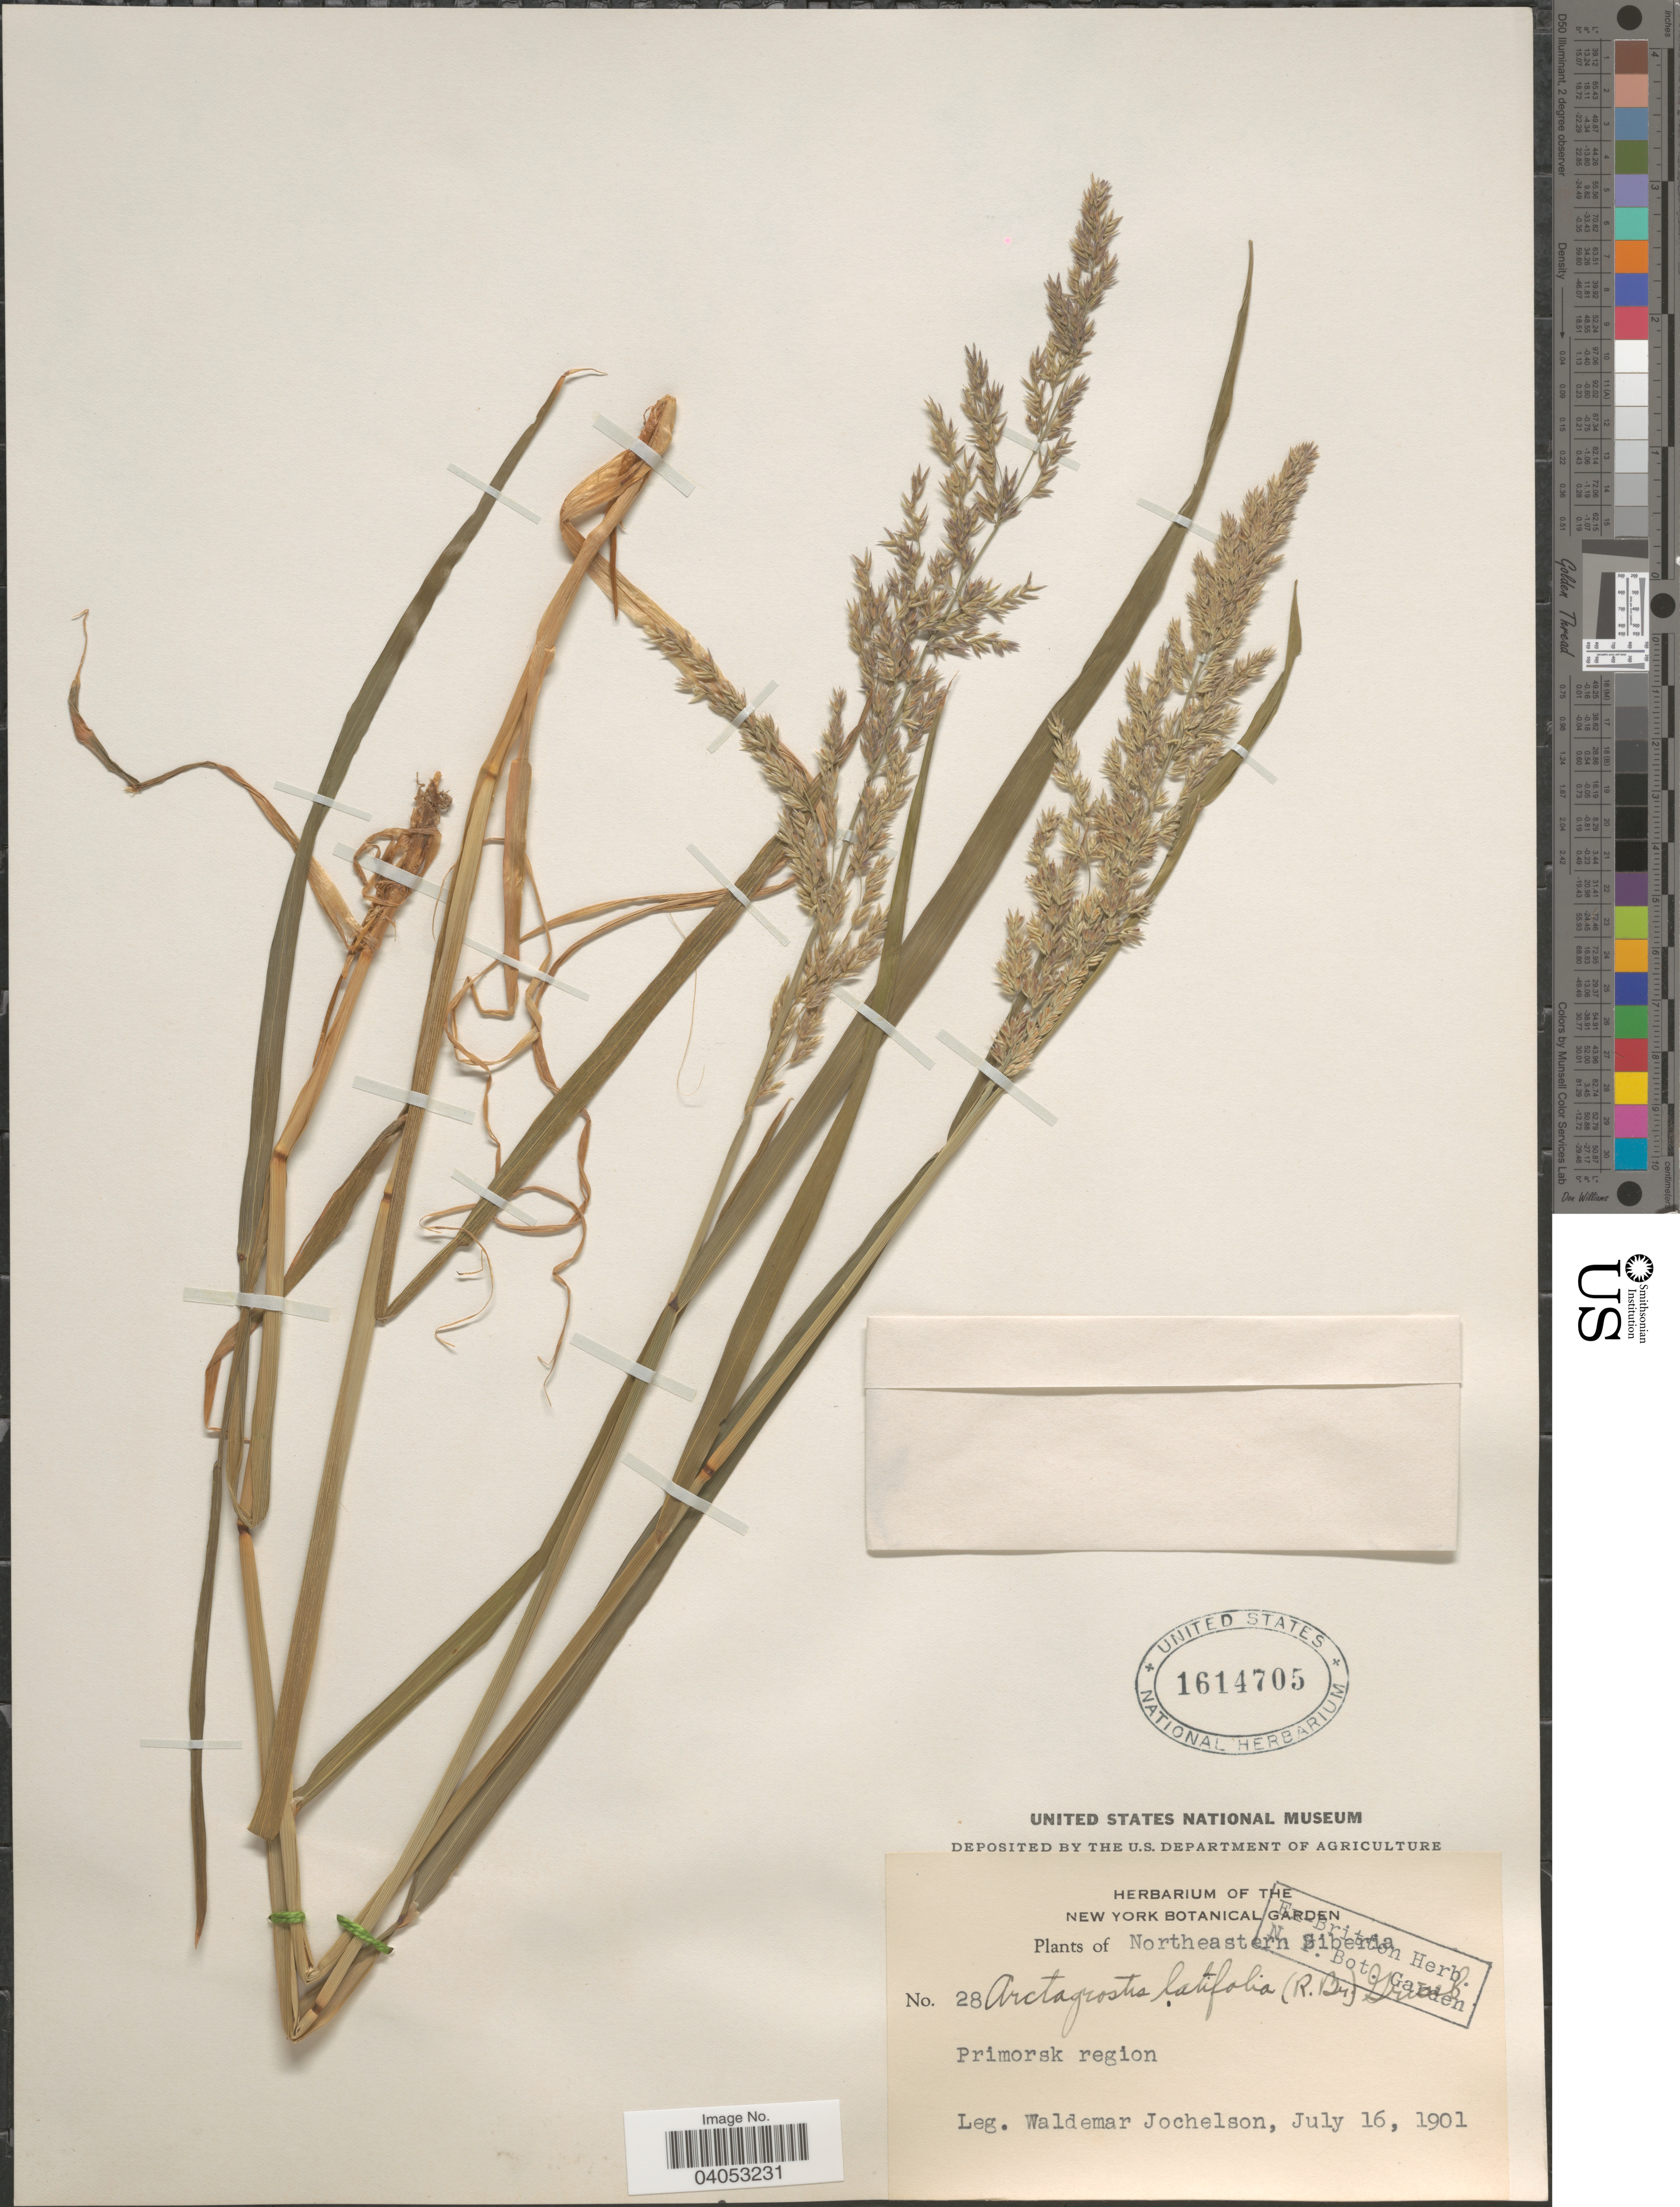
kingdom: Plantae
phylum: Tracheophyta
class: Liliopsida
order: Poales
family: Poaceae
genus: Arctagrostis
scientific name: Arctagrostis latifolia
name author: (R. Br.) Griseb.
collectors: W. Jochelson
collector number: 28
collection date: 1901-07-16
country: Russian Federation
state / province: Primorsky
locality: Northeastern Siberia. Primorsk region.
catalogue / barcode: US 1614705